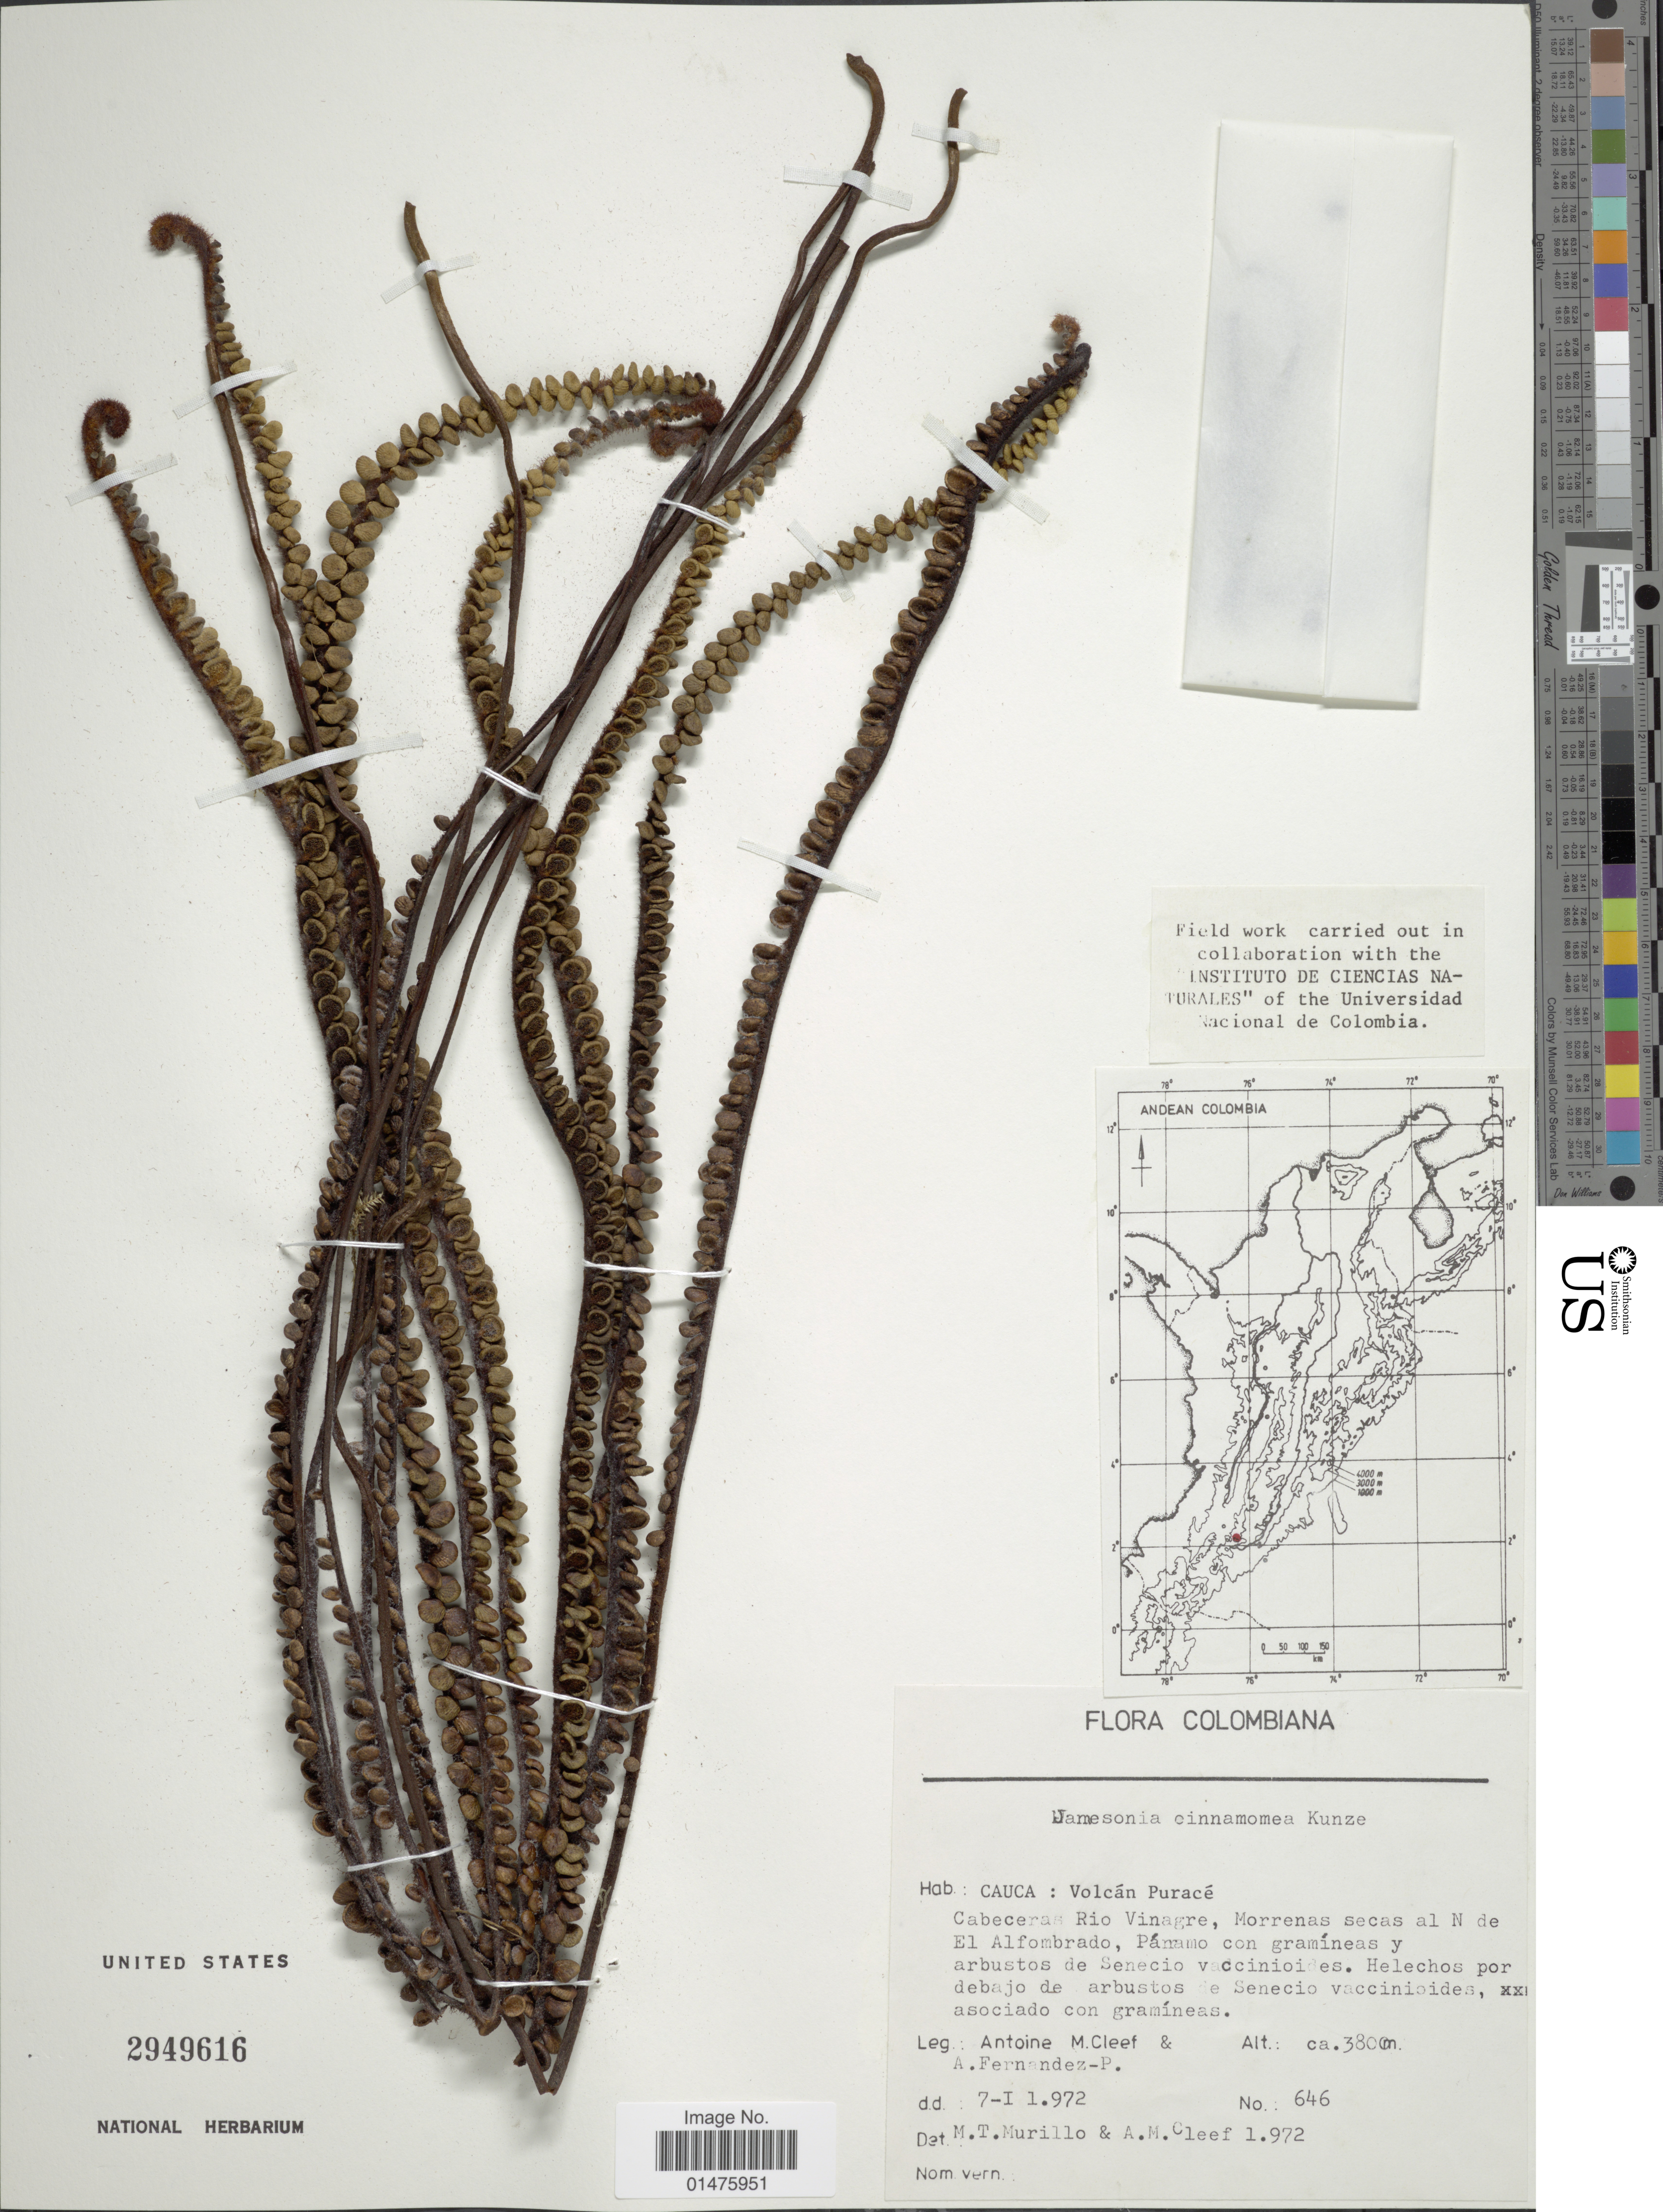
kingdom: Plantae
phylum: Tracheophyta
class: Polypodiopsida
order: Polypodiales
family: Pteridaceae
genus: Jamesonia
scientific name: Jamesonia cinnamomea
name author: Kunze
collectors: A. M. Cleef & A. Fernández-Pérez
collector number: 646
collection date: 1972-01-07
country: Colombia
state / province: Cauca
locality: Volcán Puracé, Cabeceras Rio Vinagre, MOrrenas secas al N de El Alfombrado, Pánamo con gramíneas y arbusto de Senecio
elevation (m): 3800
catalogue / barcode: US 2949616